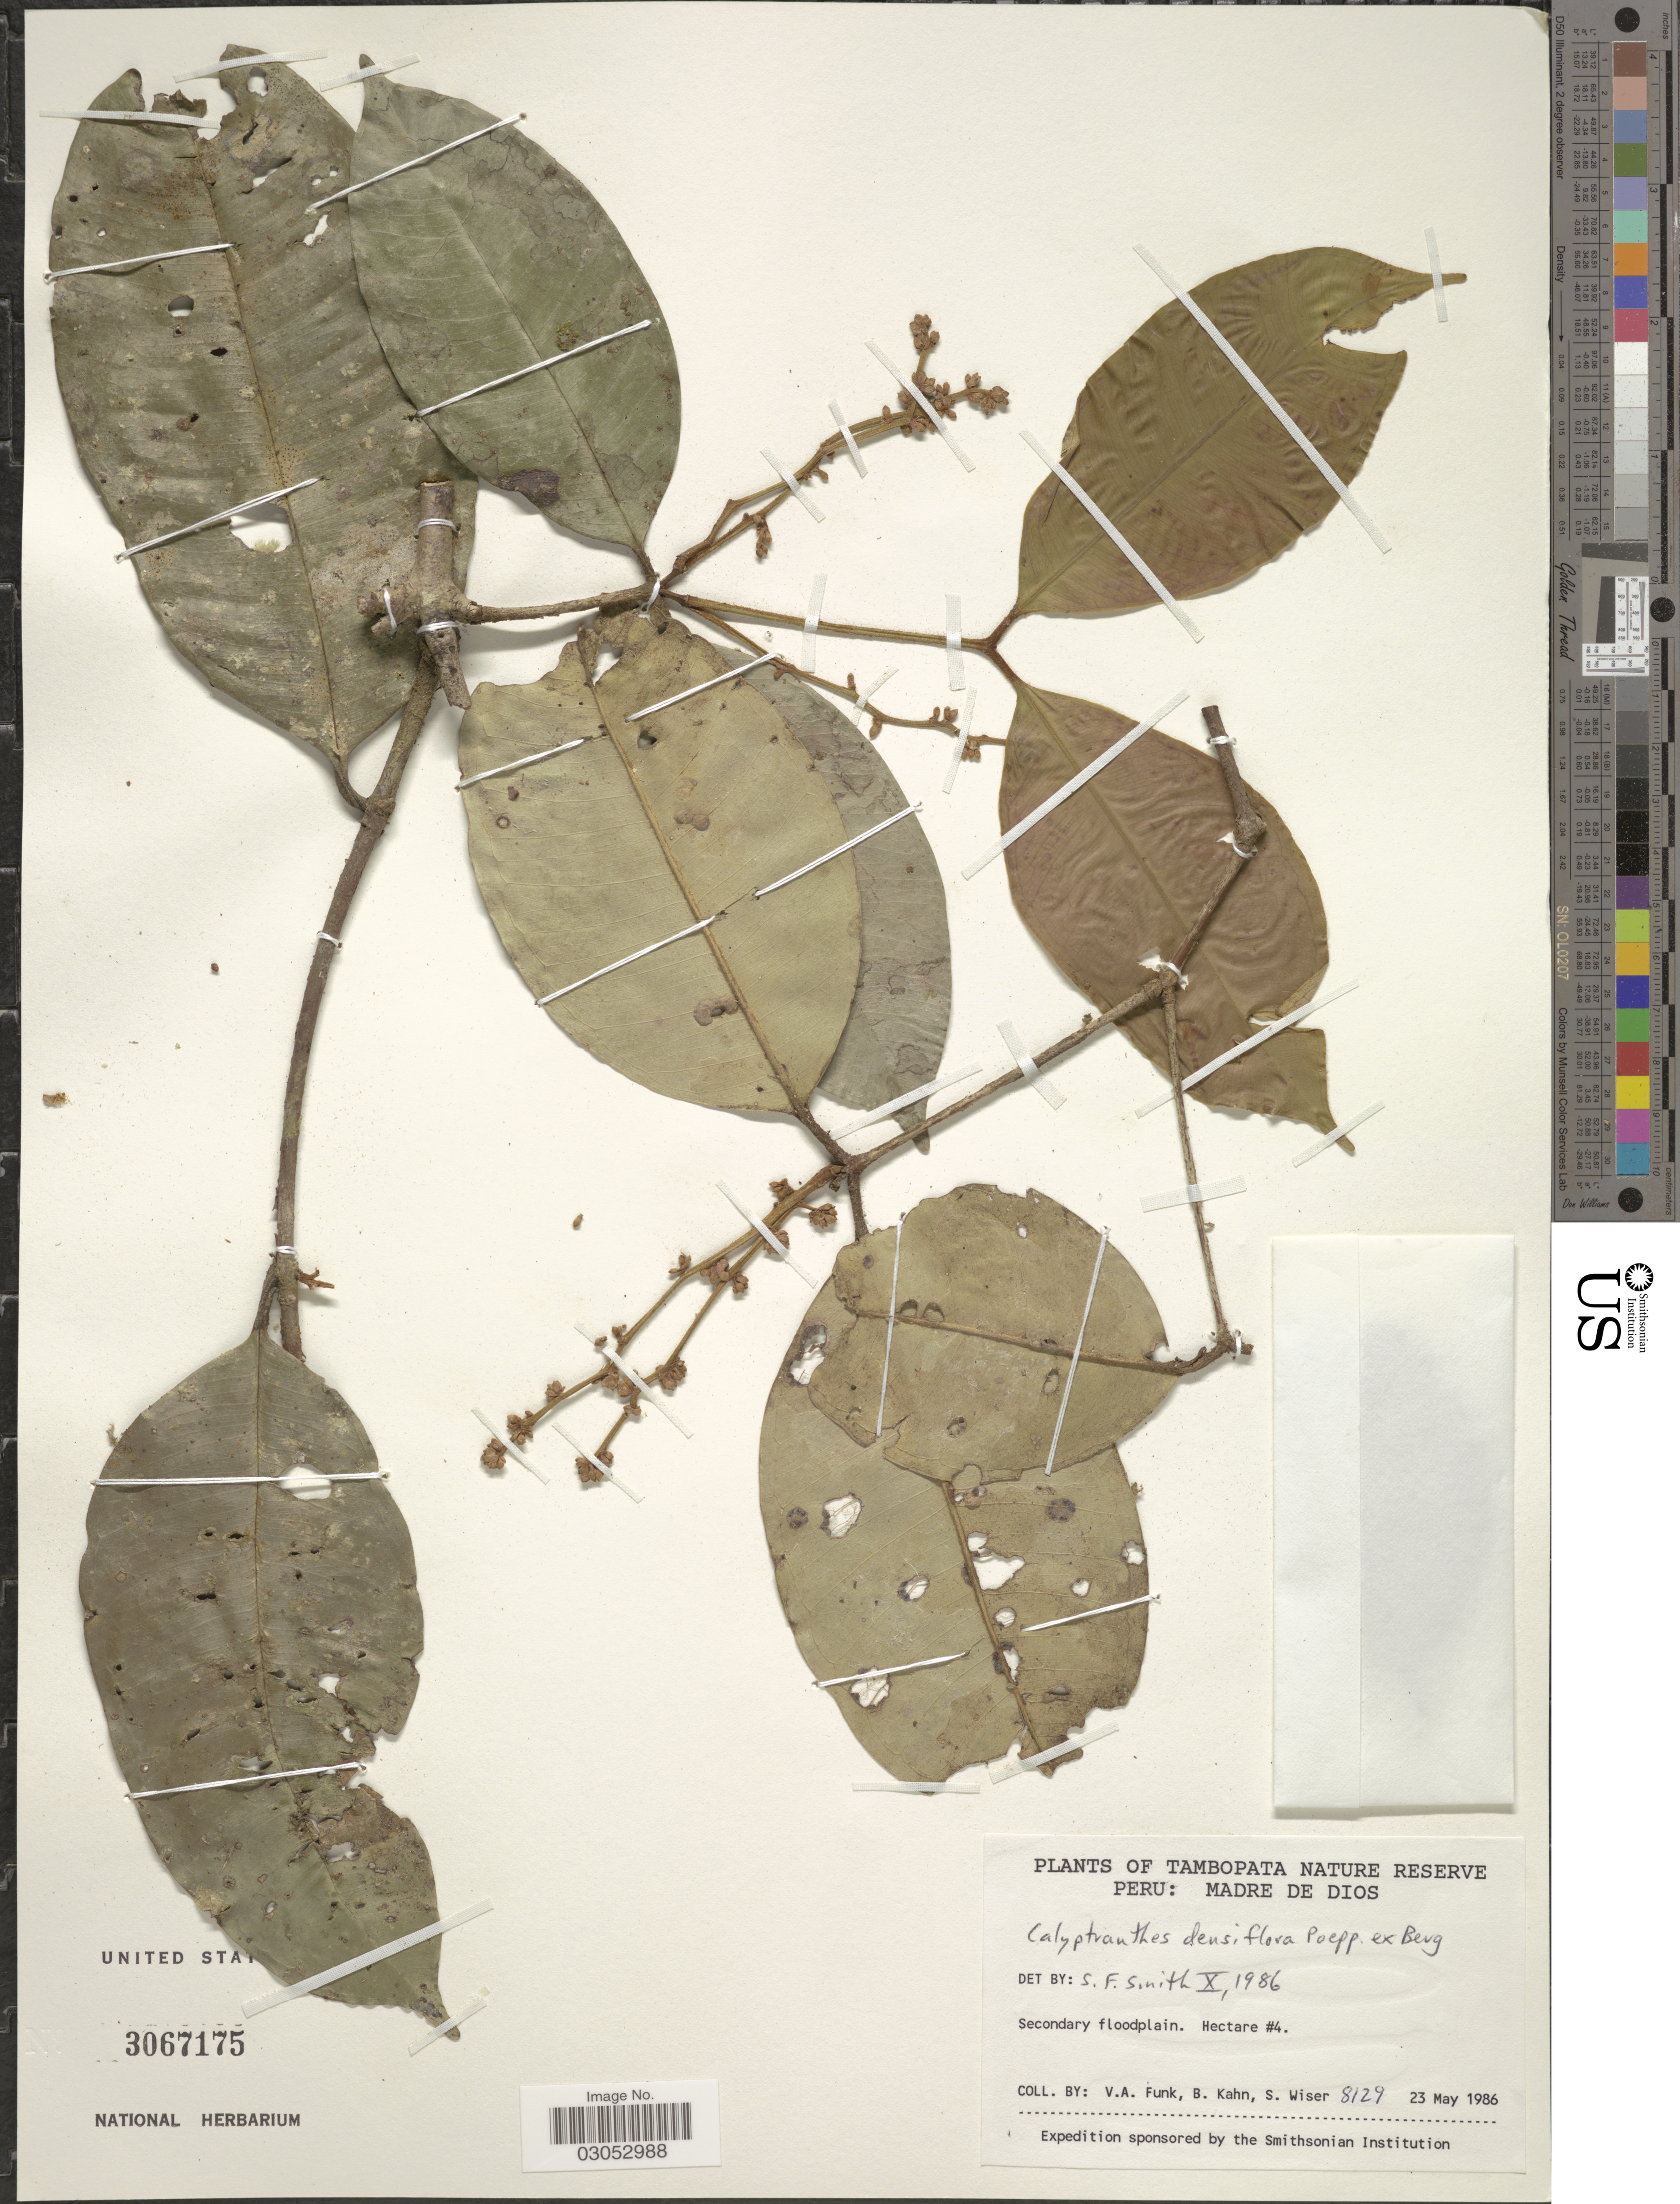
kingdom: Plantae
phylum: Tracheophyta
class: Magnoliopsida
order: Myrtales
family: Myrtaceae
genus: Myrcia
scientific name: Myrcia densiflora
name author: (Poepp. ex O. Berg) A.R. Lourenço & E. Lucas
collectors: V. Funk, B. Kahn & S. Wiser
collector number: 8129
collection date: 1986-05-23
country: Peru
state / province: Madre de Dios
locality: Tambopata Nature Reserve, Secondary floodplain. Hectare #4.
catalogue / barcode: US 3067175